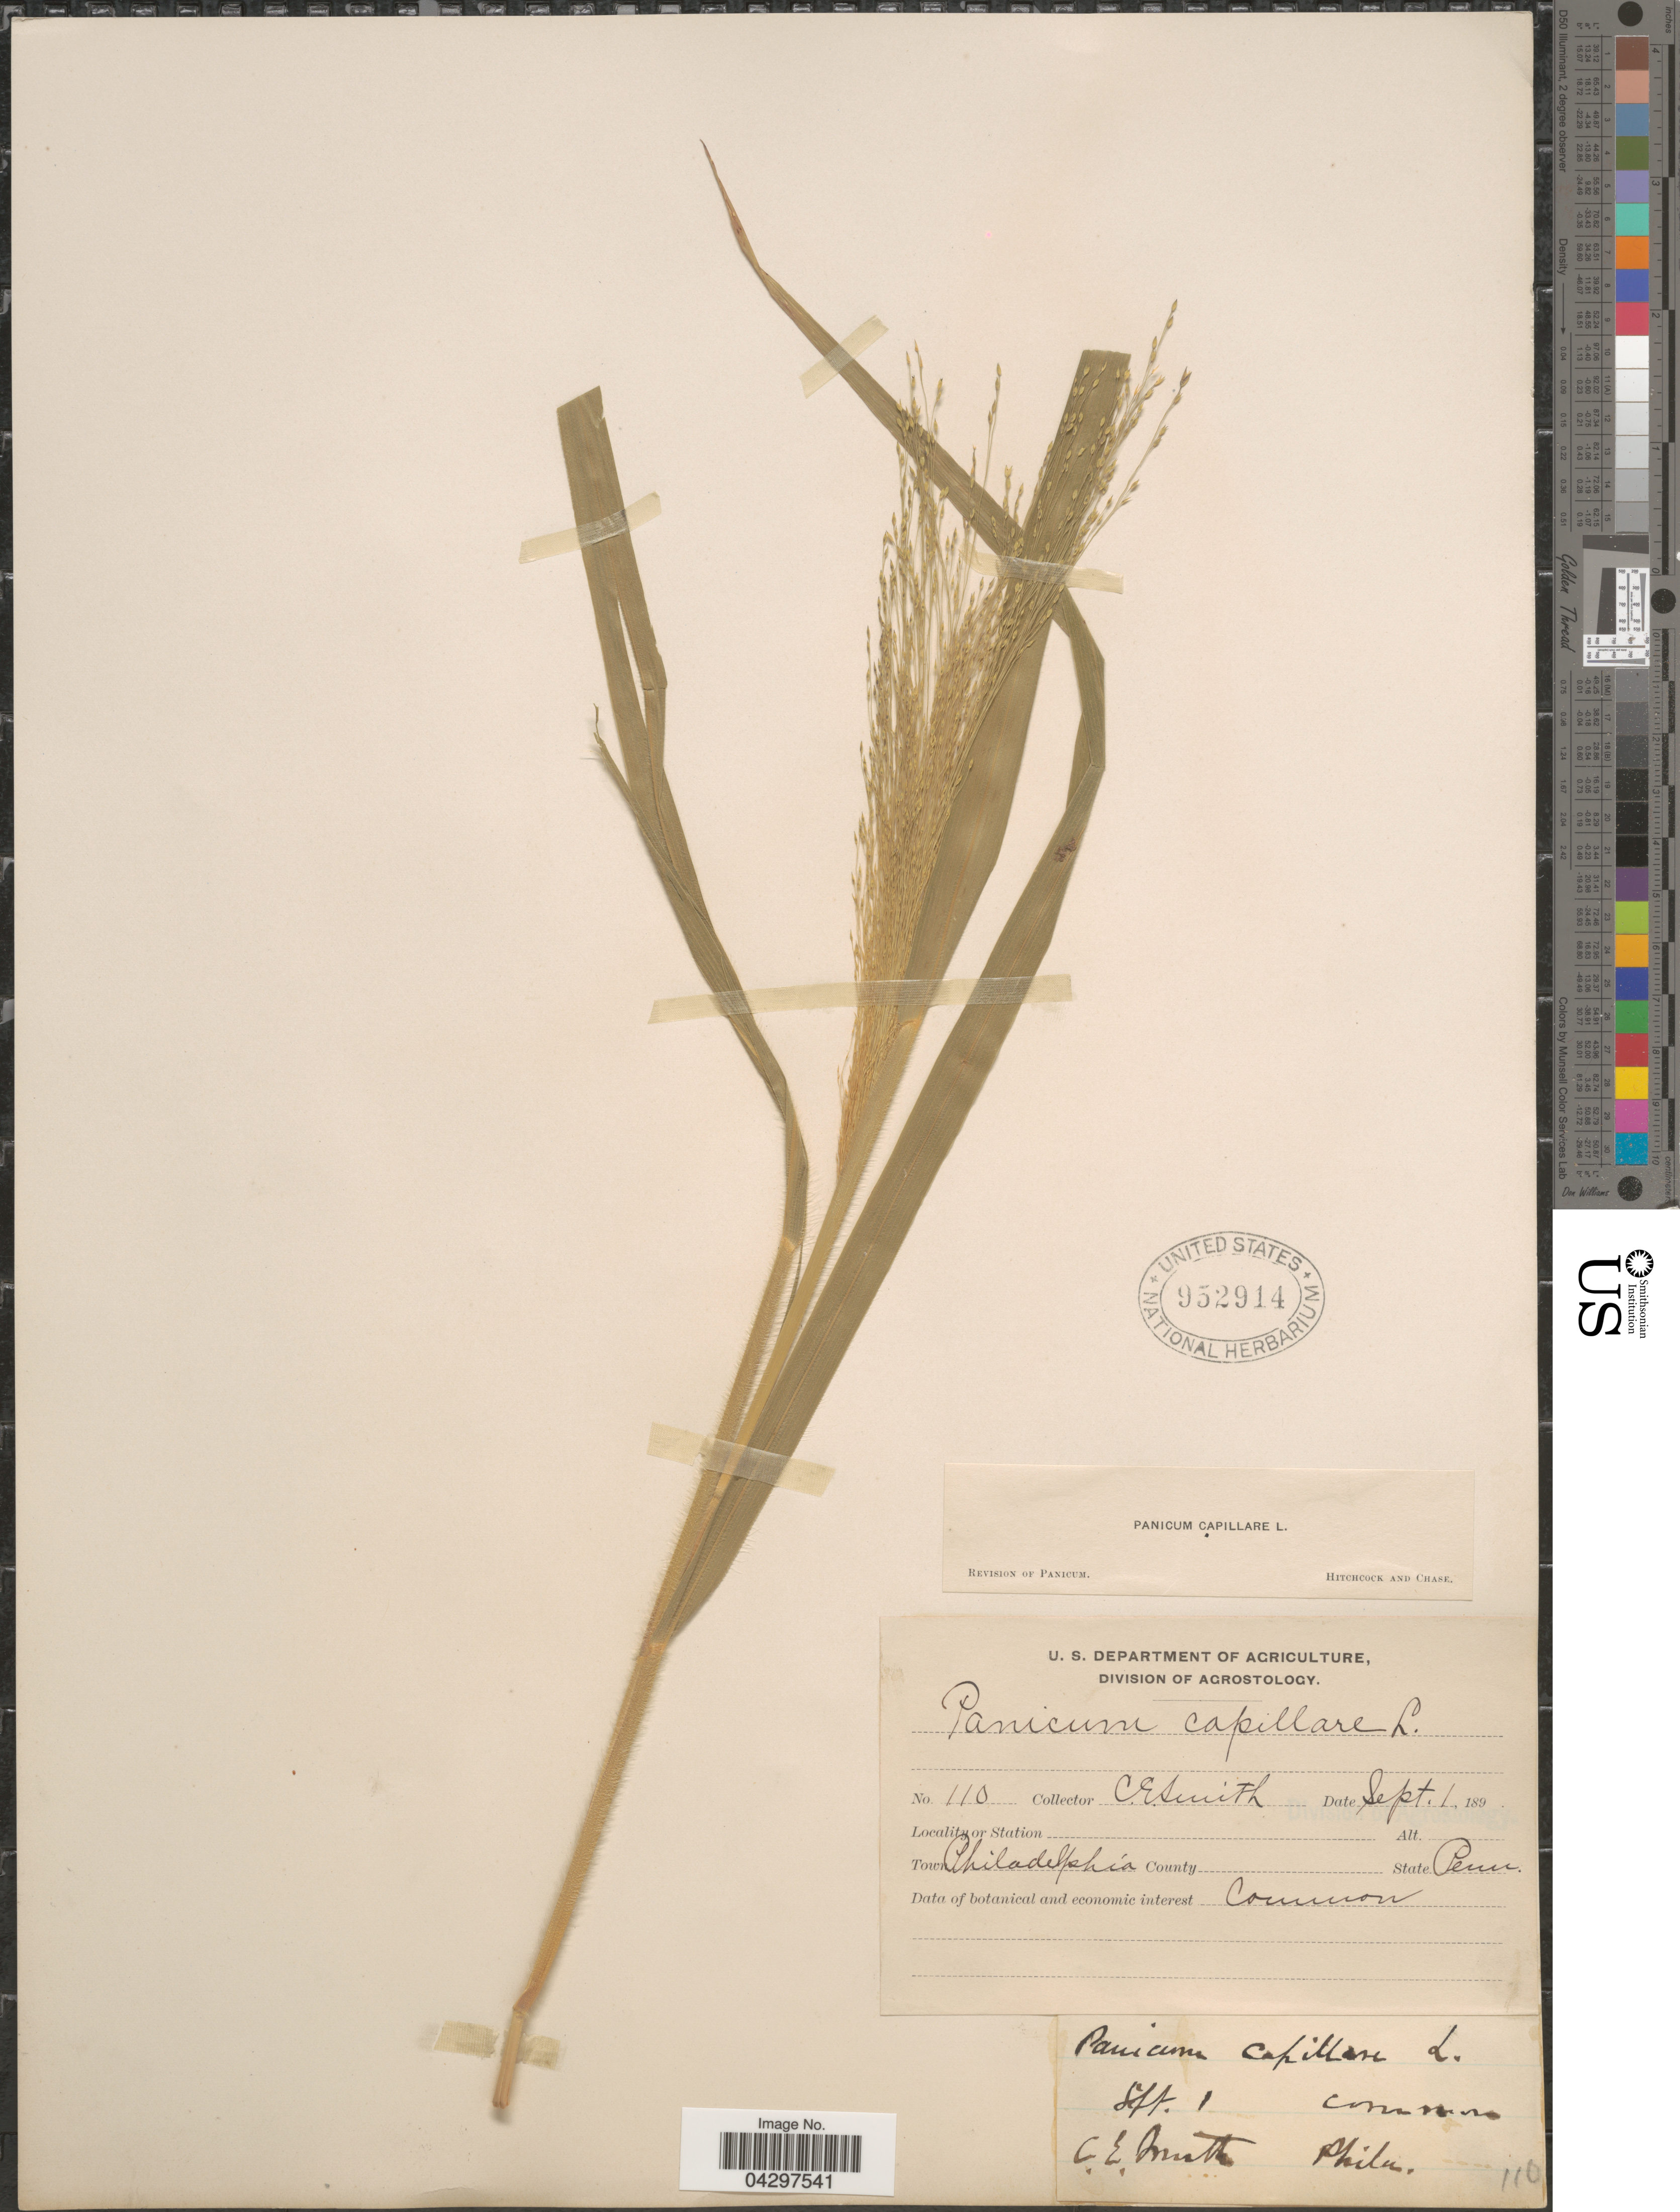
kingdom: Plantae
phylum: Tracheophyta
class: Liliopsida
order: Poales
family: Poaceae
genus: Panicum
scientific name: Panicum capillare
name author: L.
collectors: C. E. Smith Jr.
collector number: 110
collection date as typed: Sept. 1. 189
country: United States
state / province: Pennsylvania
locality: Town Philadelphia.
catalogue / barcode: US 952914